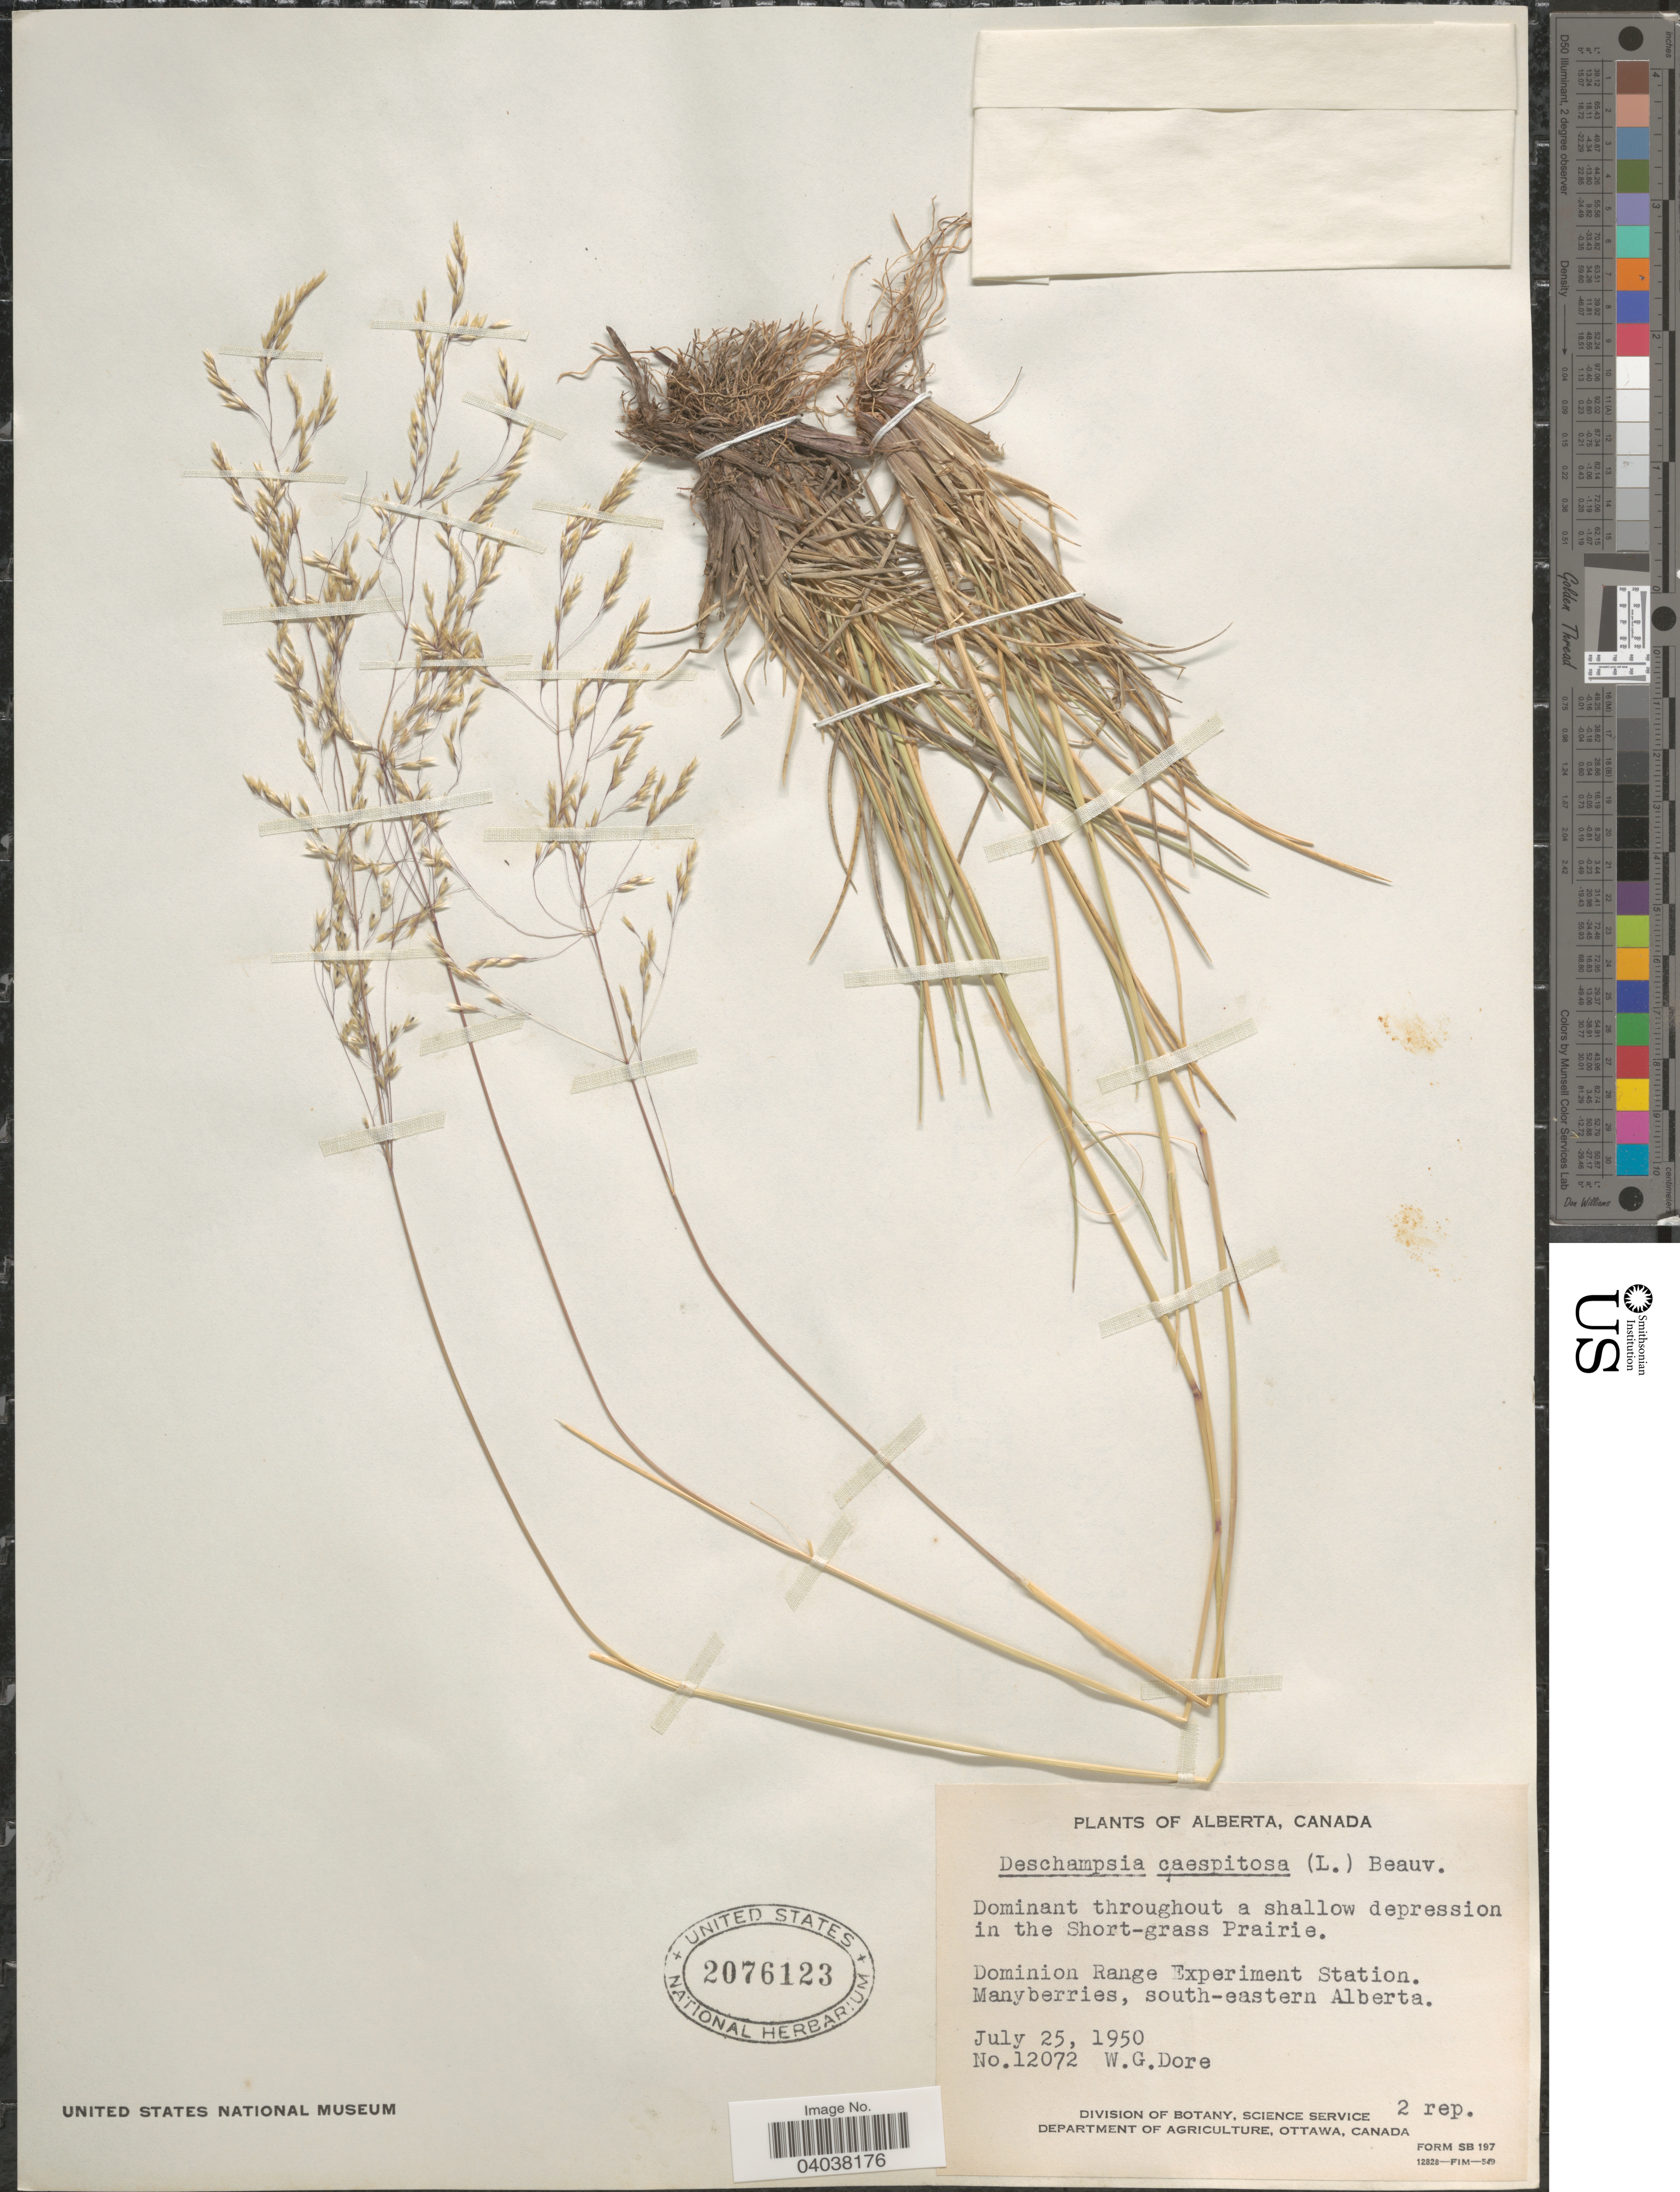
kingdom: Plantae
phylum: Tracheophyta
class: Liliopsida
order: Poales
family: Poaceae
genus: Deschampsia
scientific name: Deschampsia cespitosa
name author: (L.) P. Beauv.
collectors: W. Dore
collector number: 12072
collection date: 1950-07-25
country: Canada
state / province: Alberta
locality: In the Short-grass Prairie. Dominion Range Experiment Station. Manyberries, south-eastern Alberta.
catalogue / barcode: US 2076123